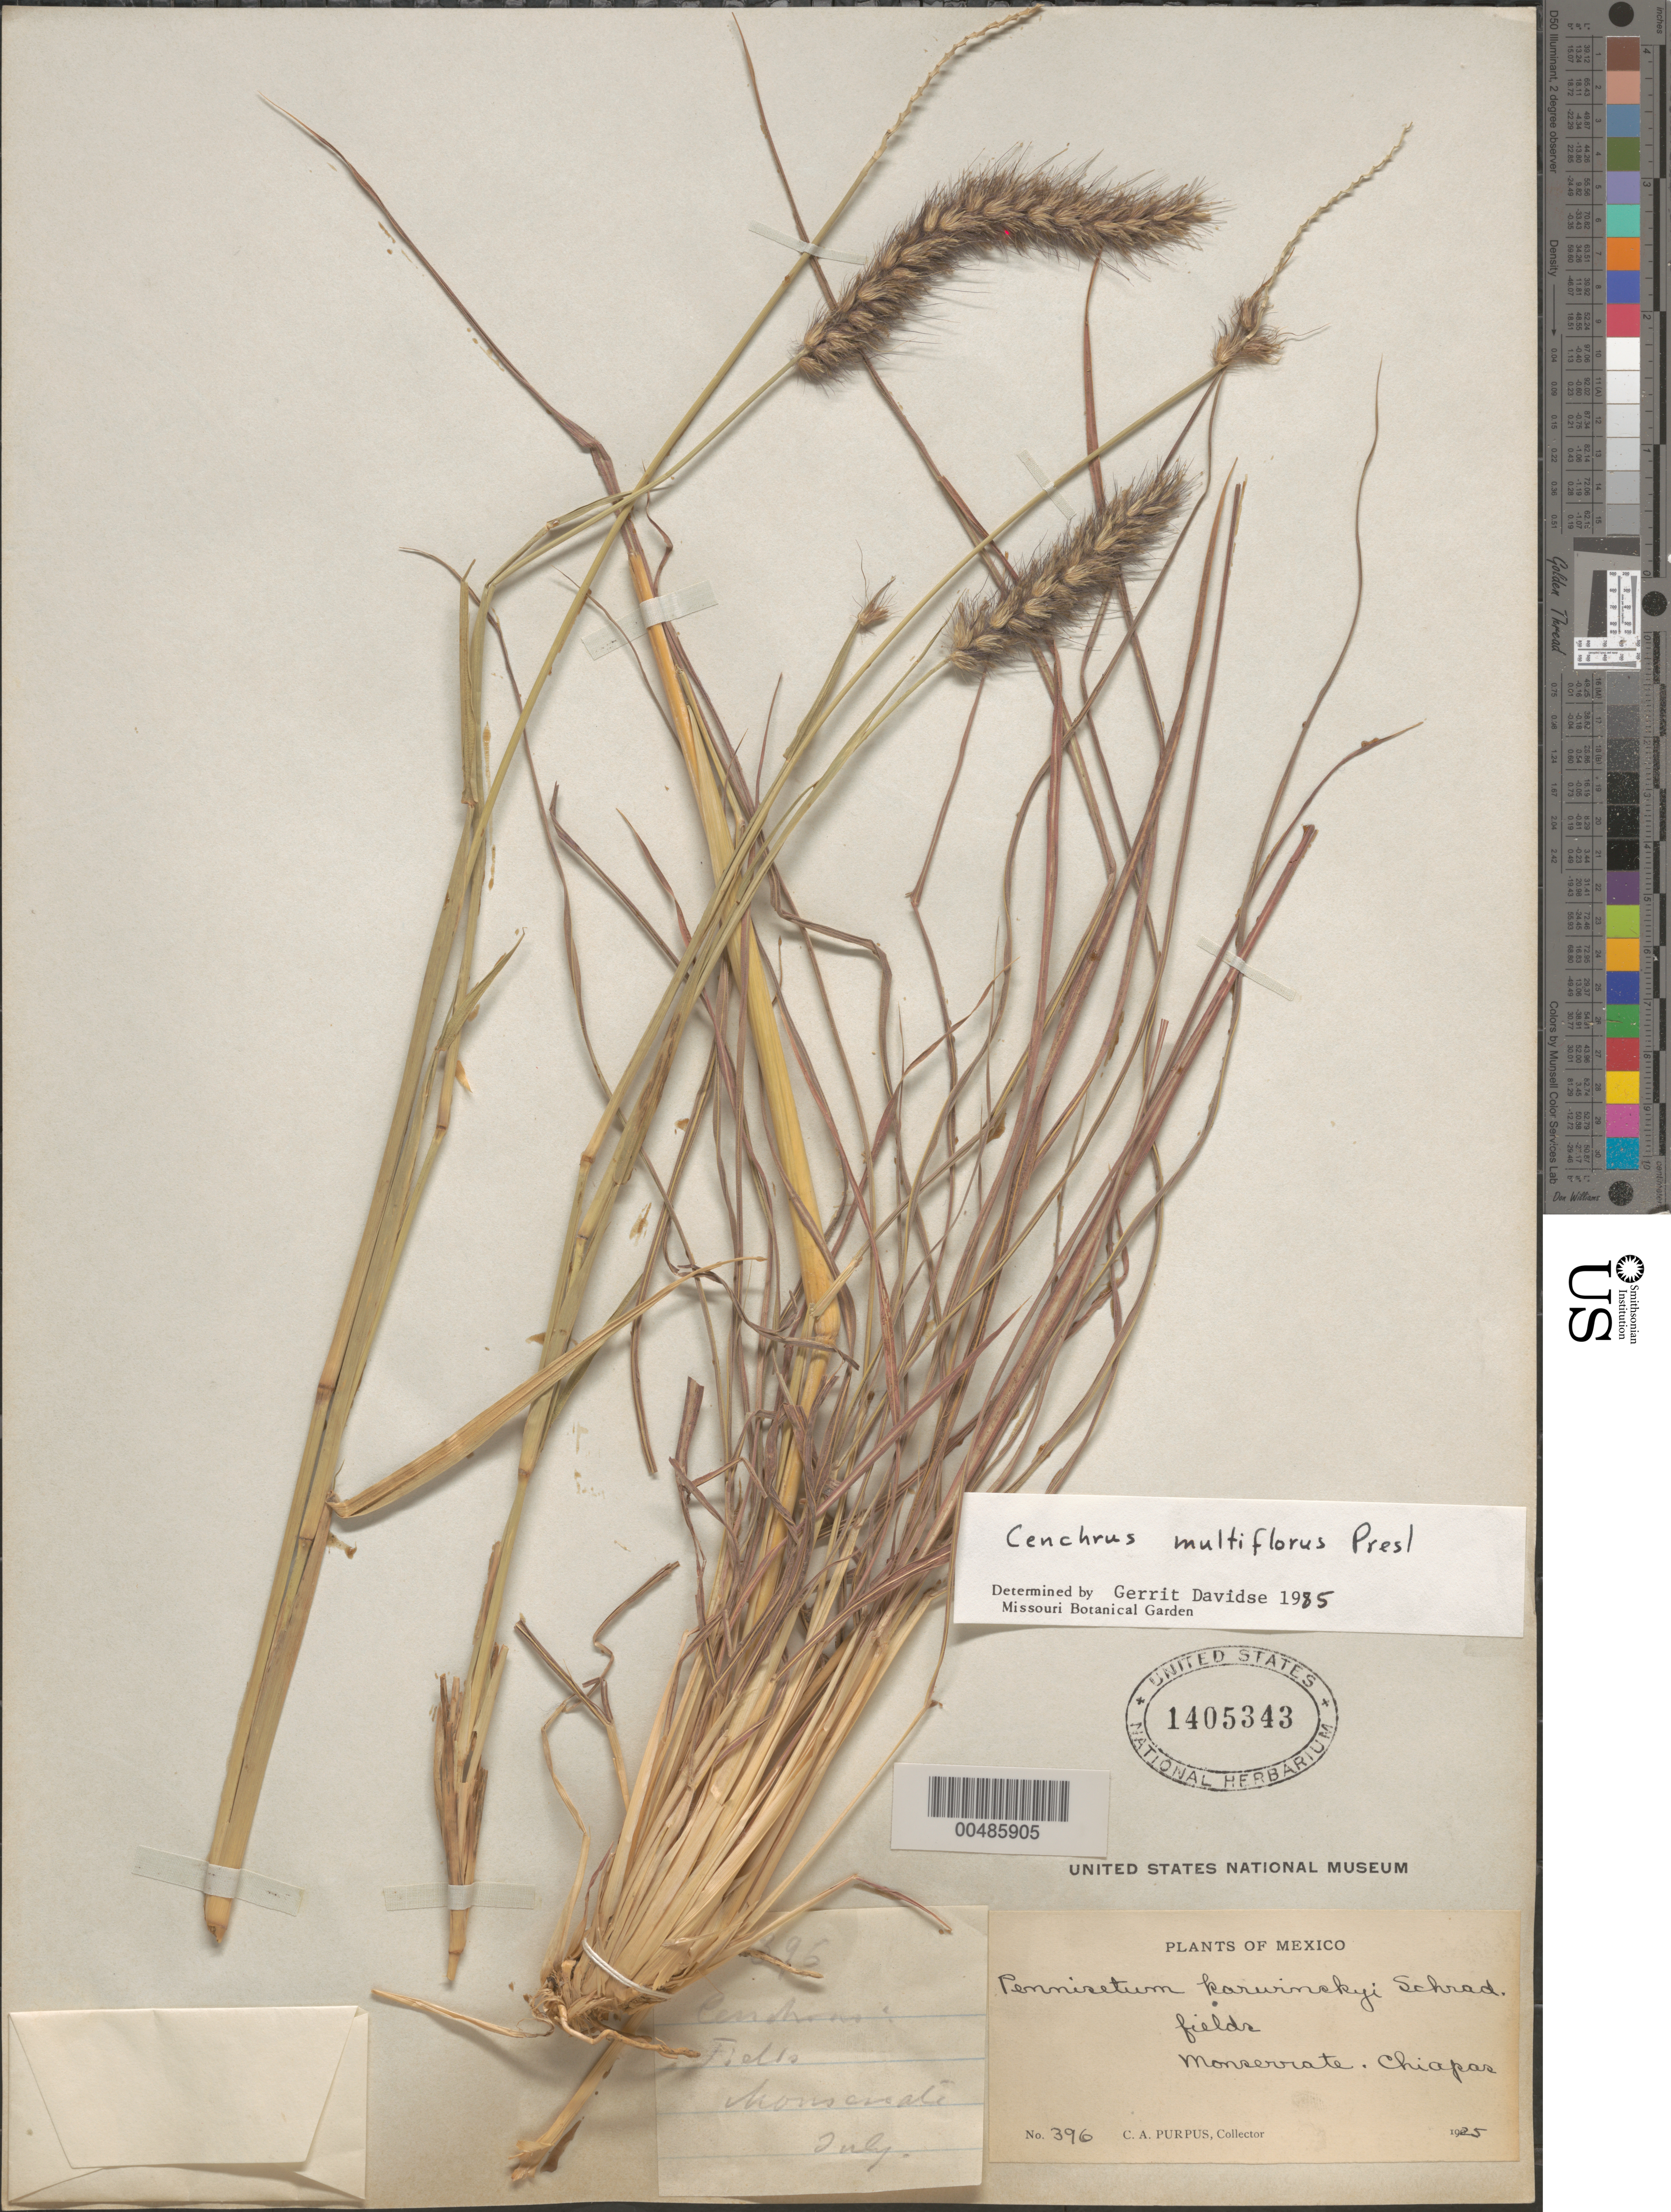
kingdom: Plantae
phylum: Tracheophyta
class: Liliopsida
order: Poales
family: Poaceae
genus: Cenchrus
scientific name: Cenchrus multiflorus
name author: C. Presl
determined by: Davidse, Gerrit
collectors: C. A. Purpus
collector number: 396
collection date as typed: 1925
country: Mexico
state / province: Chiapas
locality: Monserrate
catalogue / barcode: US 1405343